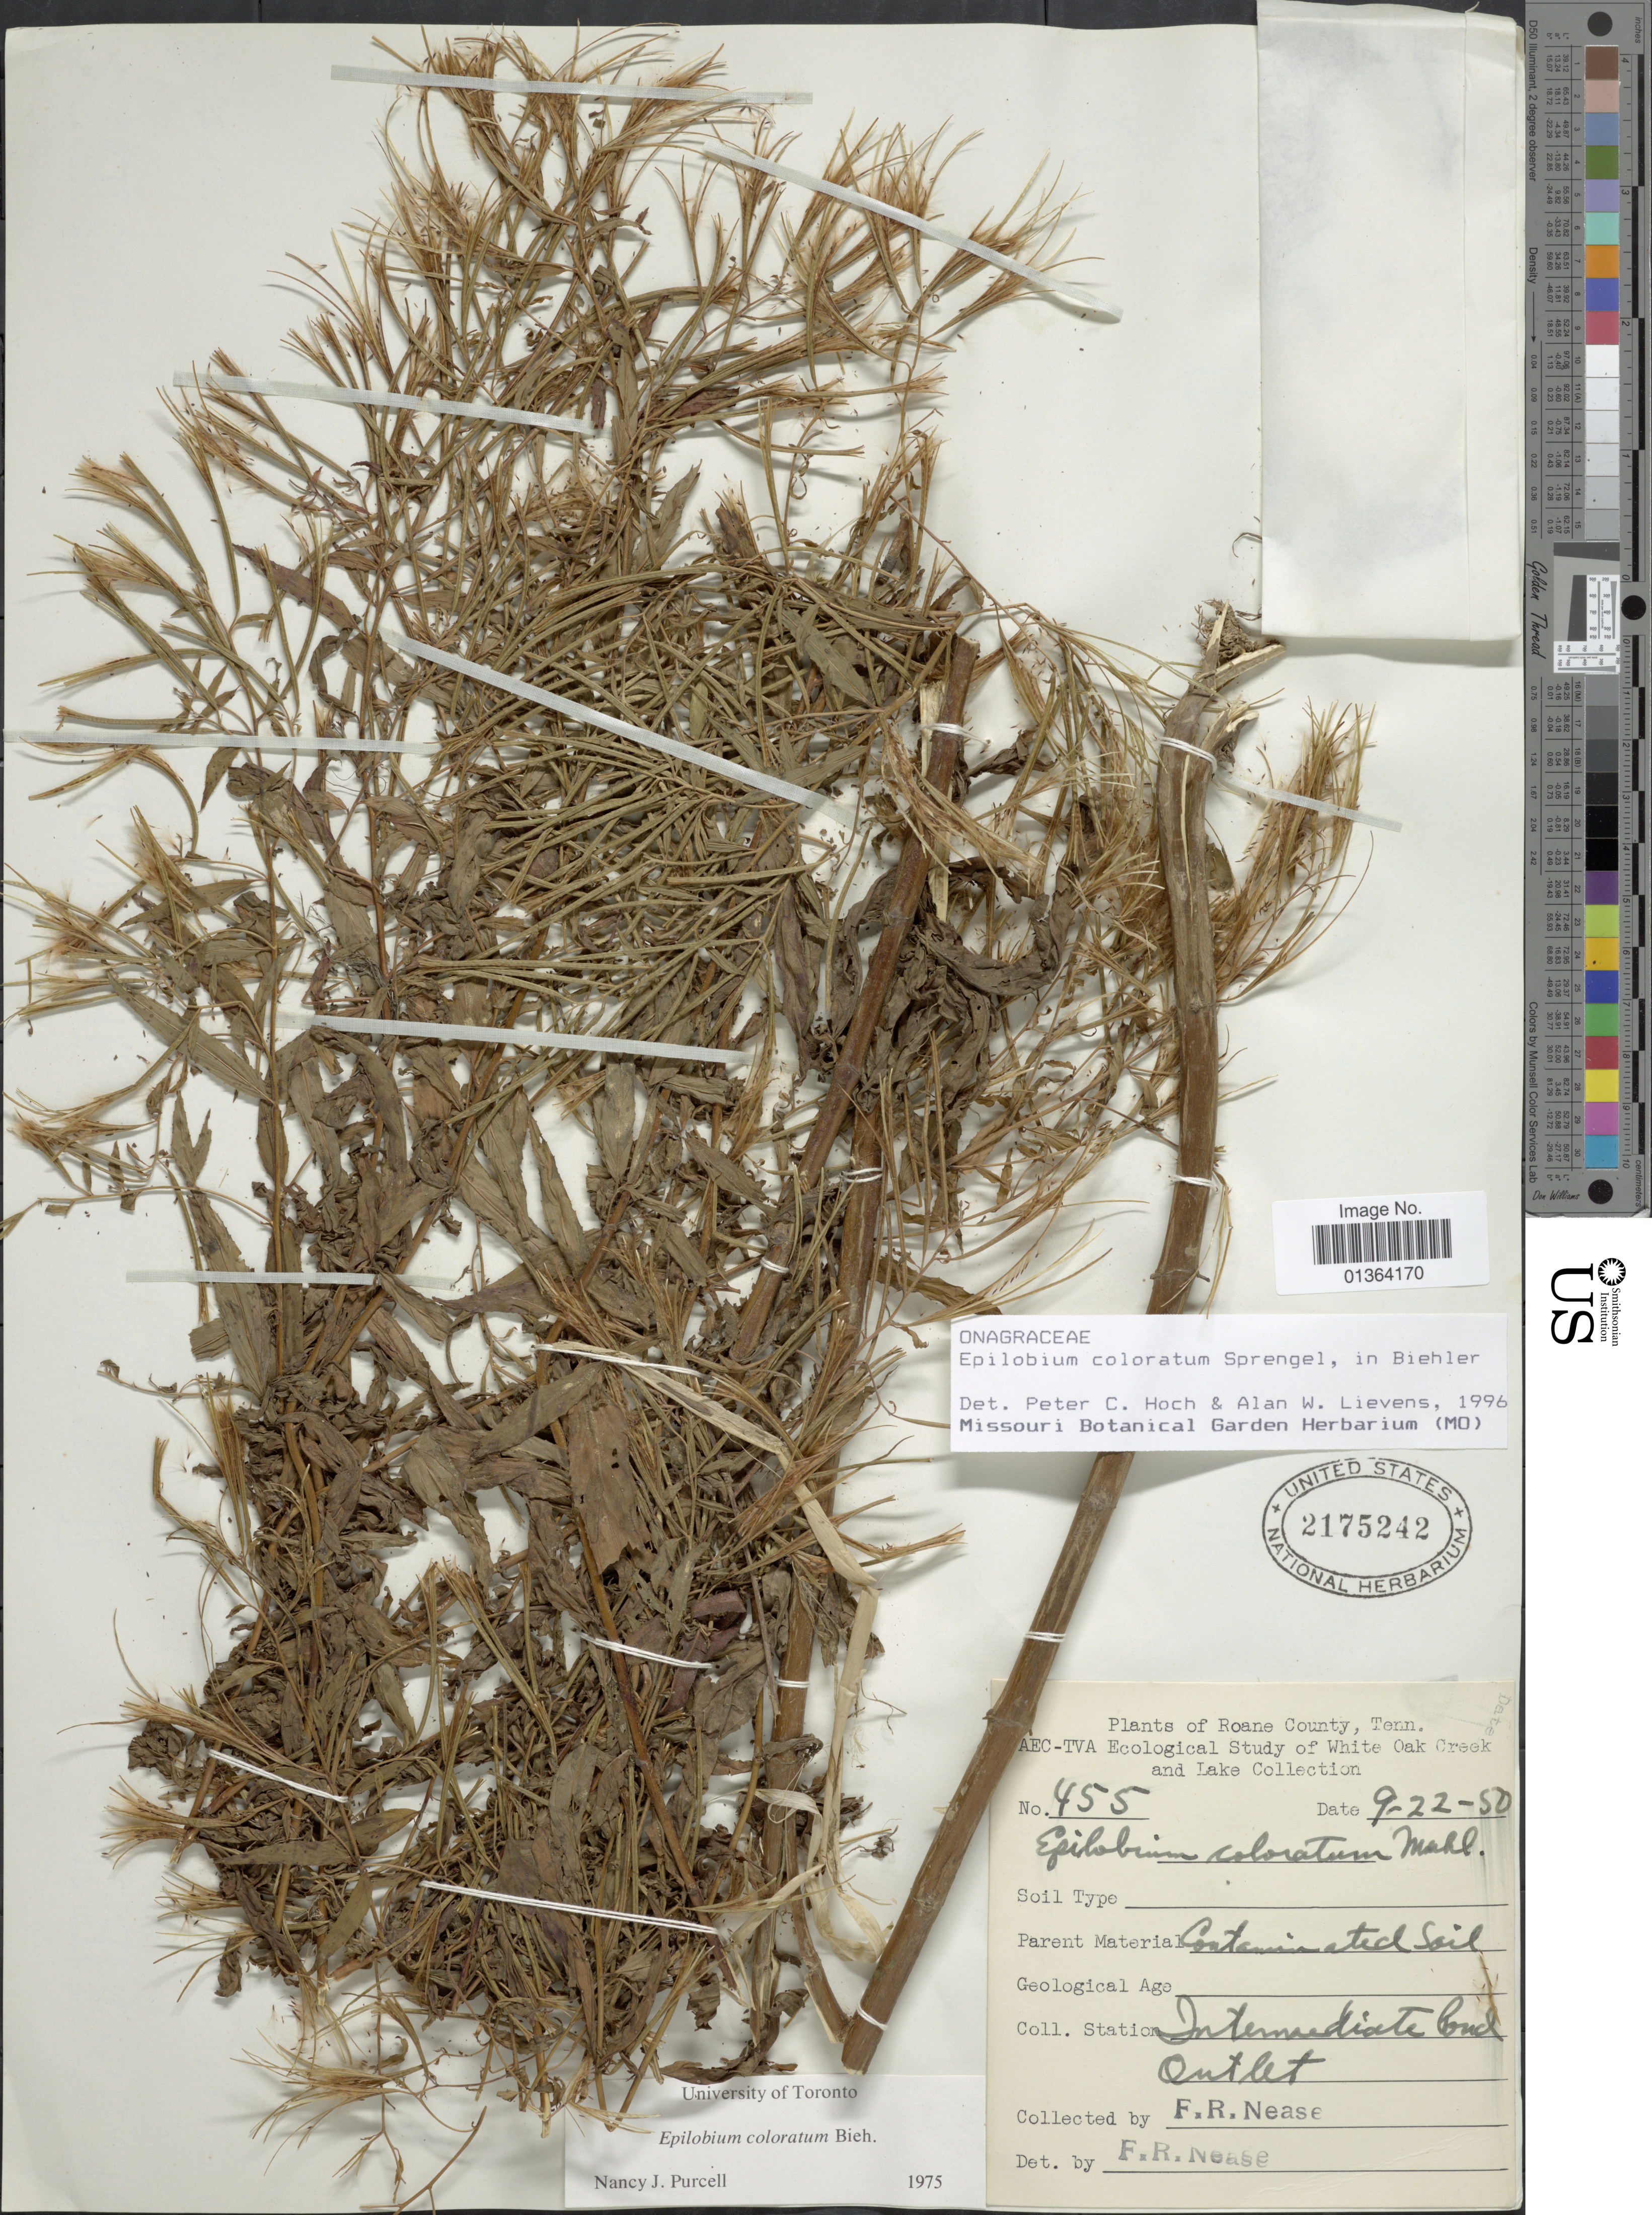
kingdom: Plantae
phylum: Tracheophyta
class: Magnoliopsida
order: Myrtales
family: Onagraceae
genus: Epilobium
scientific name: Epilobium coloratum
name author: Biehler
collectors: F. Nease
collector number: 455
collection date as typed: Transcribed d/m/y: 22/9/50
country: United States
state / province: Tennessee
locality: Roane County.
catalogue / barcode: US 2175242